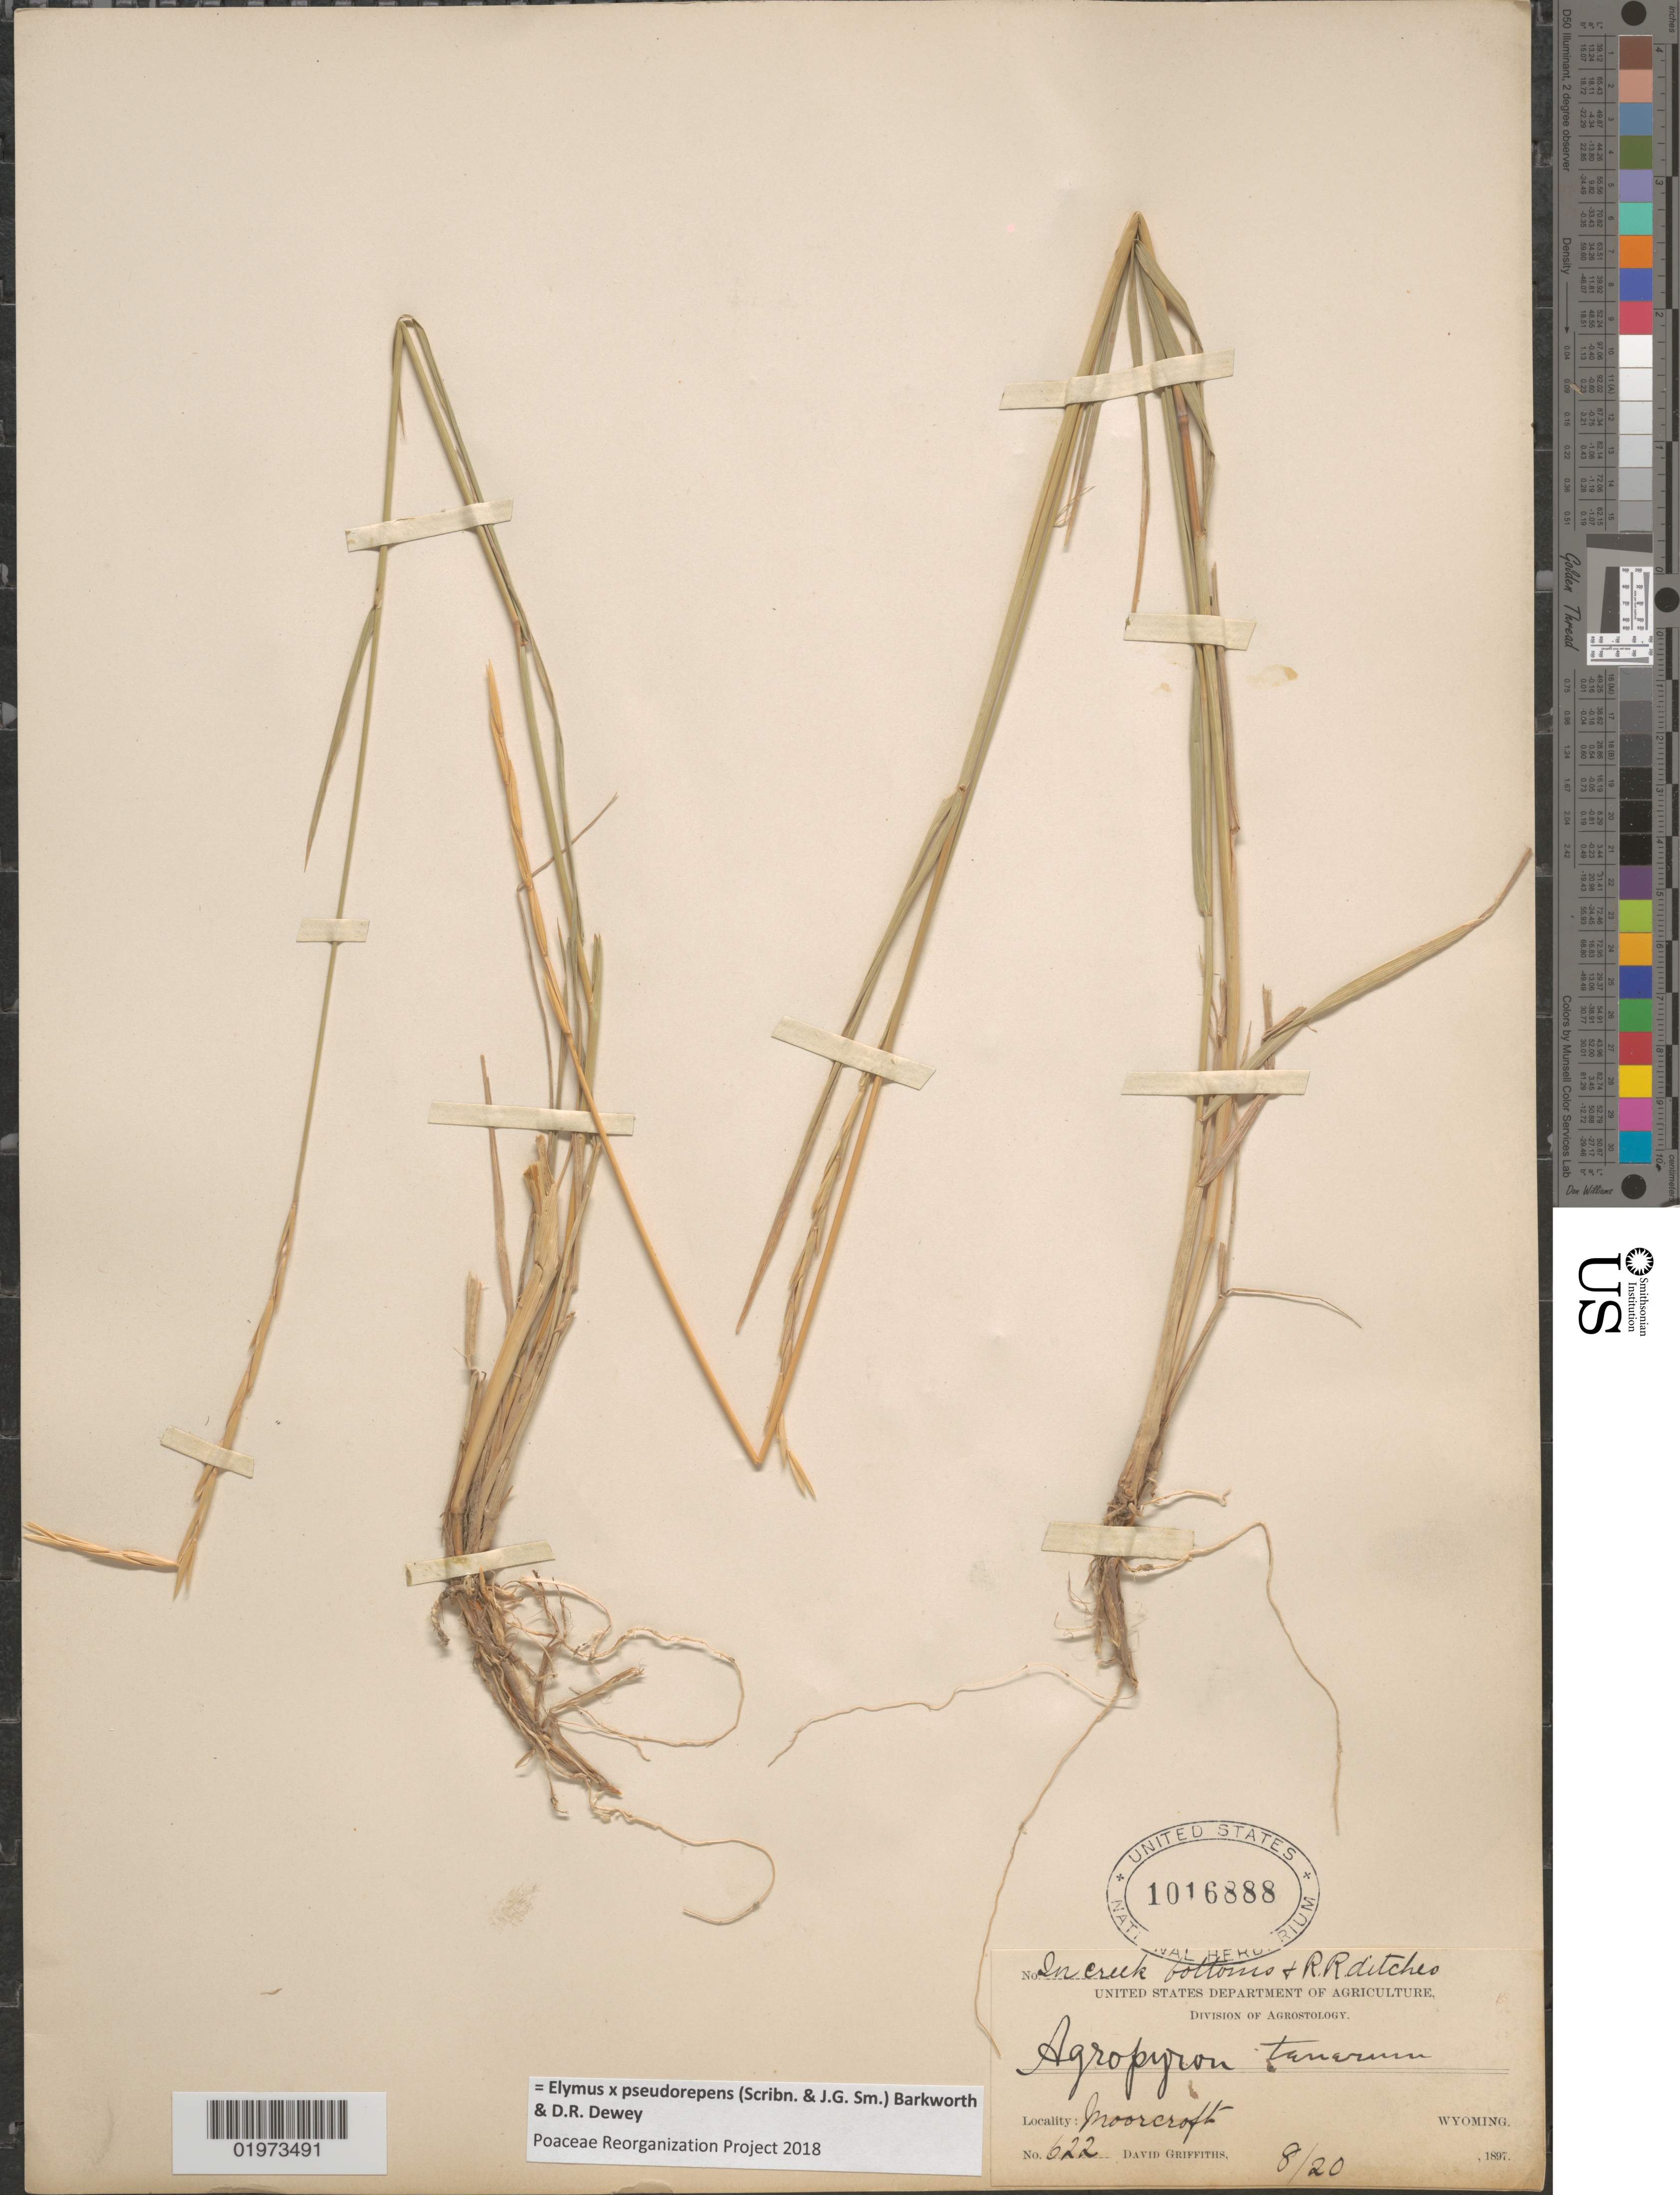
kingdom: Plantae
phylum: Tracheophyta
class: Liliopsida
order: Poales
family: Poaceae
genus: Elymus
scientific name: Elymus x pseudorepens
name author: (Scribn. & J.G. Sm.) Barkworth & Dewey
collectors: D. Griffiths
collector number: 622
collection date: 1897-08-20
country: United States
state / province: Wyoming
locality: Moorcroft.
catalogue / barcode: US 1016888